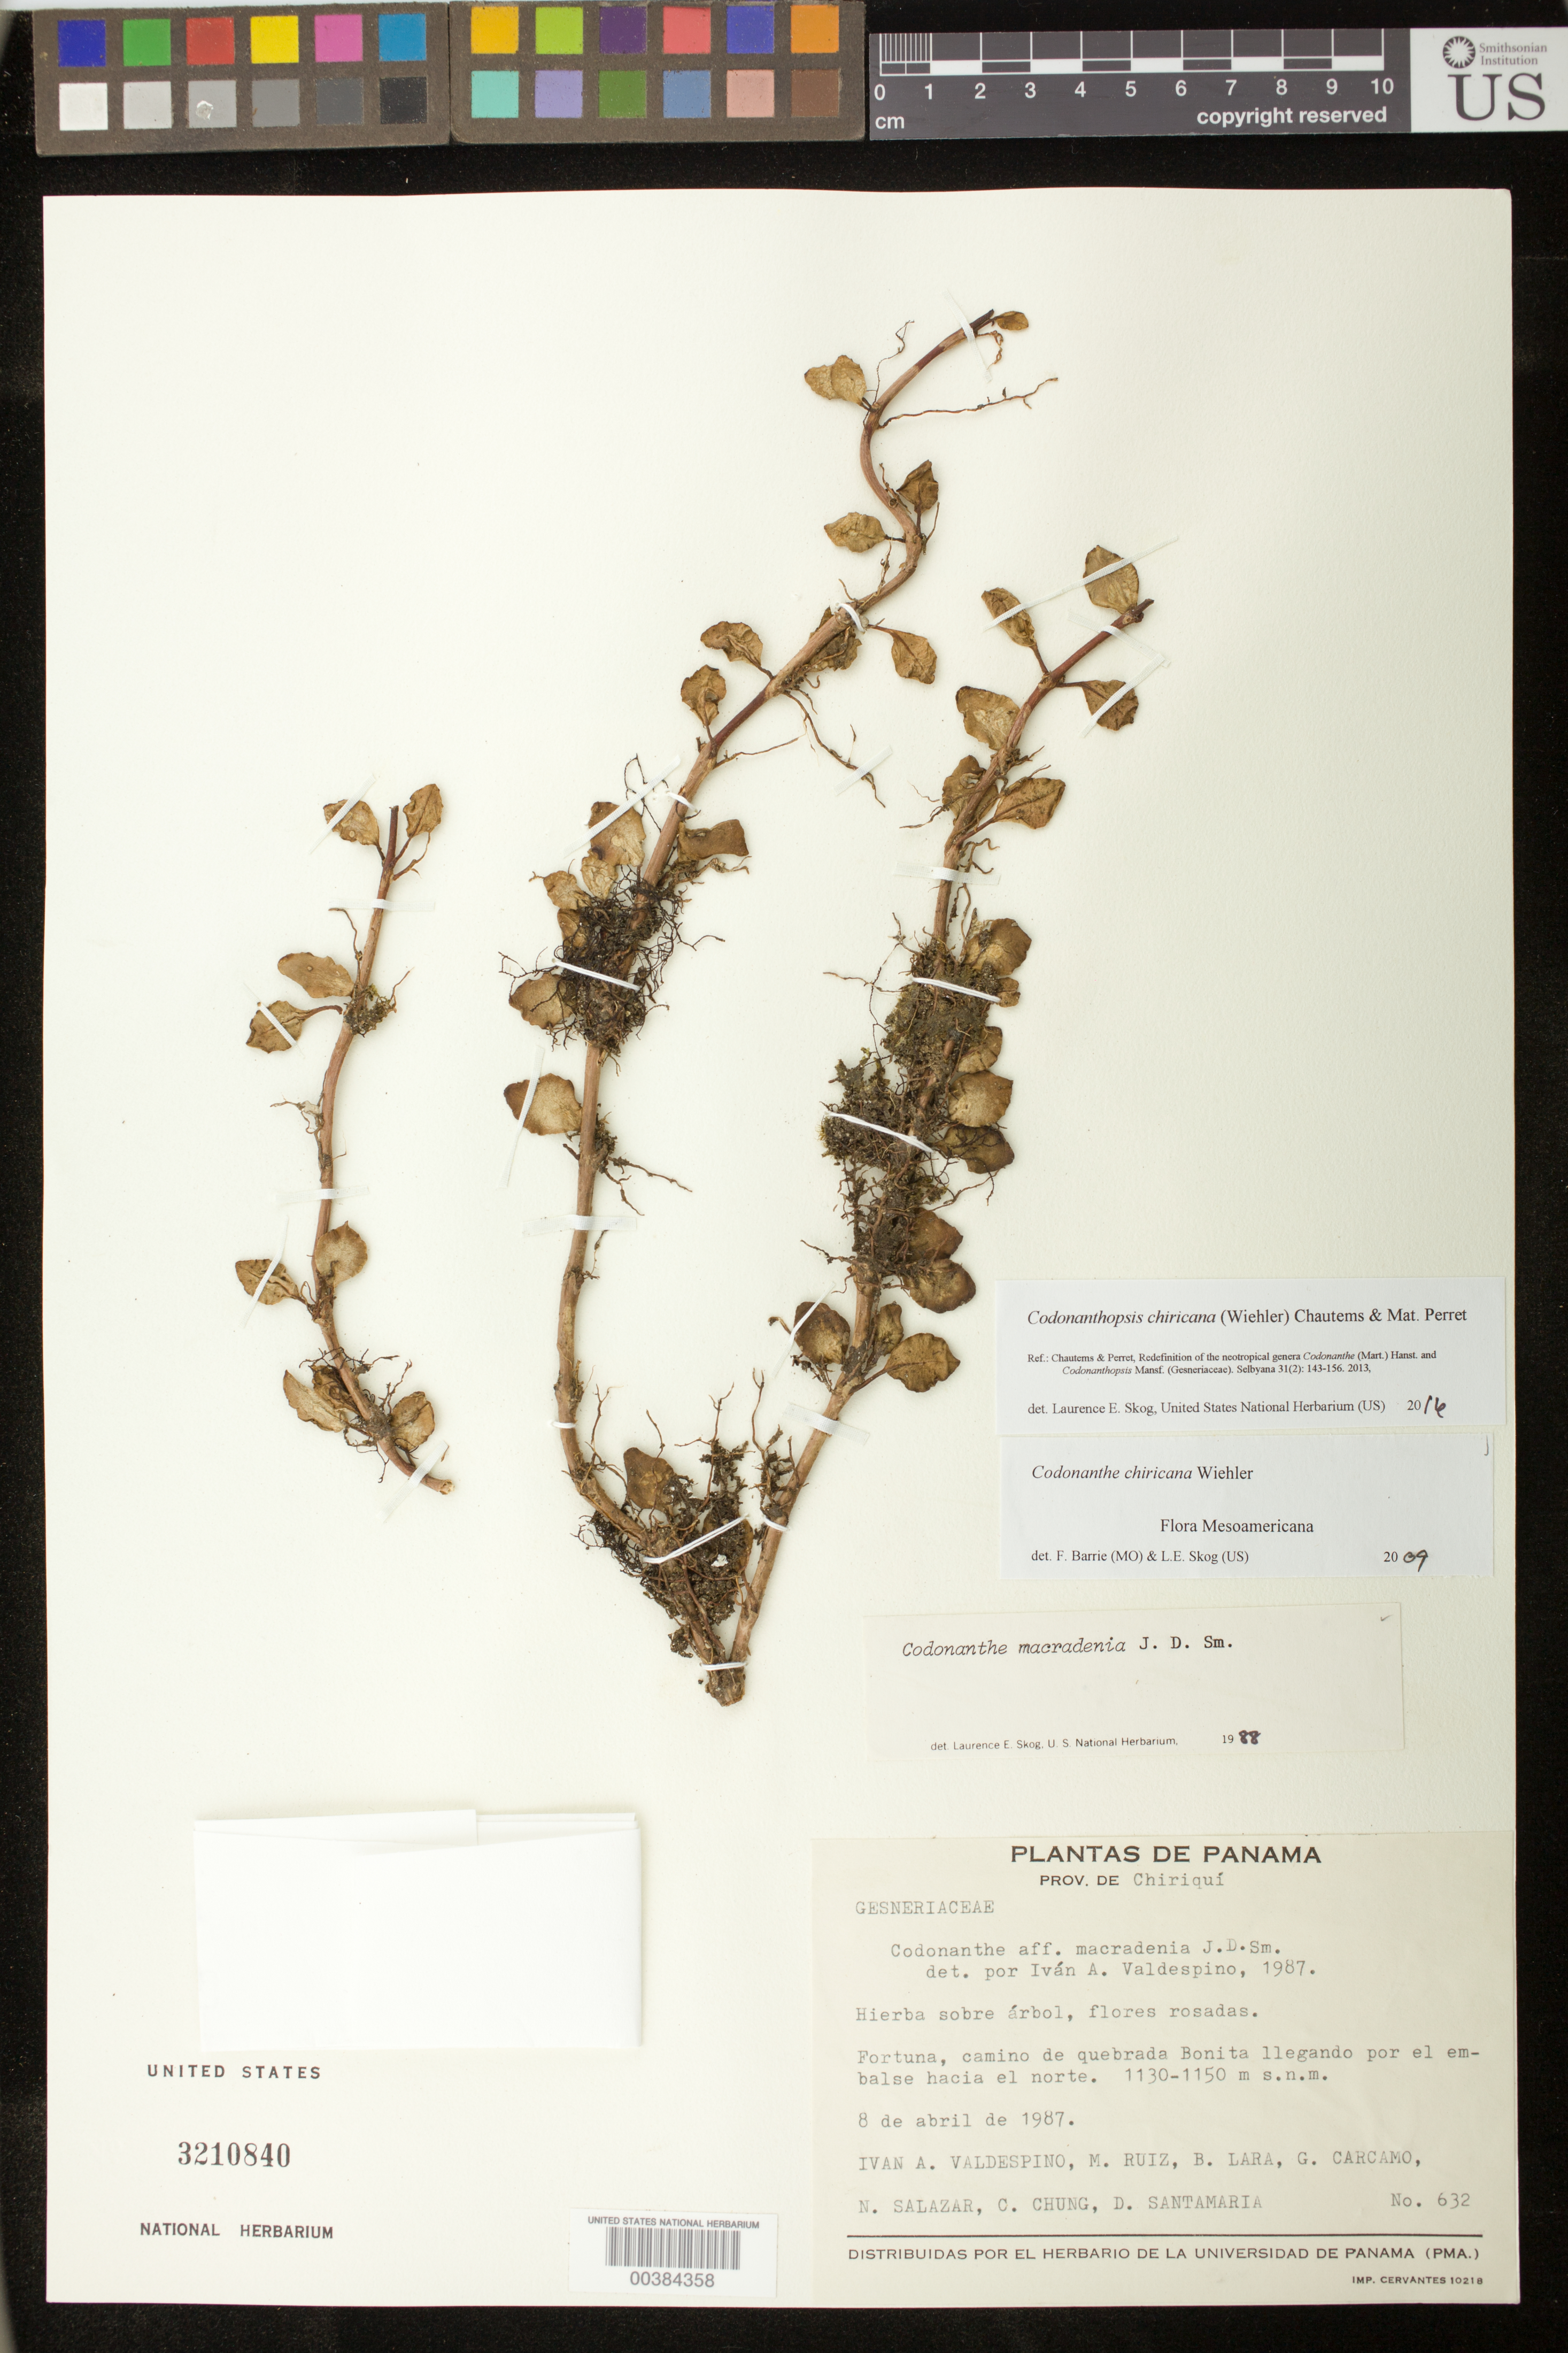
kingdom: Plantae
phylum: Tracheophyta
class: Magnoliopsida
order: Lamiales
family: Gesneriaceae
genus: Codonanthopsis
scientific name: Codonanthopsis chiricana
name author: (Wiehler) Chautems & Mat.Perret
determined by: Skog, Laurence E.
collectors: I. A. Valdespino, M. Ruiz, B. Lara, G. Carcamo, N. Salazar & et al.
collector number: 632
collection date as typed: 08 Apr 1987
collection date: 1987-04-08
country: Panama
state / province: Chiriquí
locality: Fortuna, camino de quebrada Bonita llegando por el embalse hacia el norte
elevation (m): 1130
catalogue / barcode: US 3210840